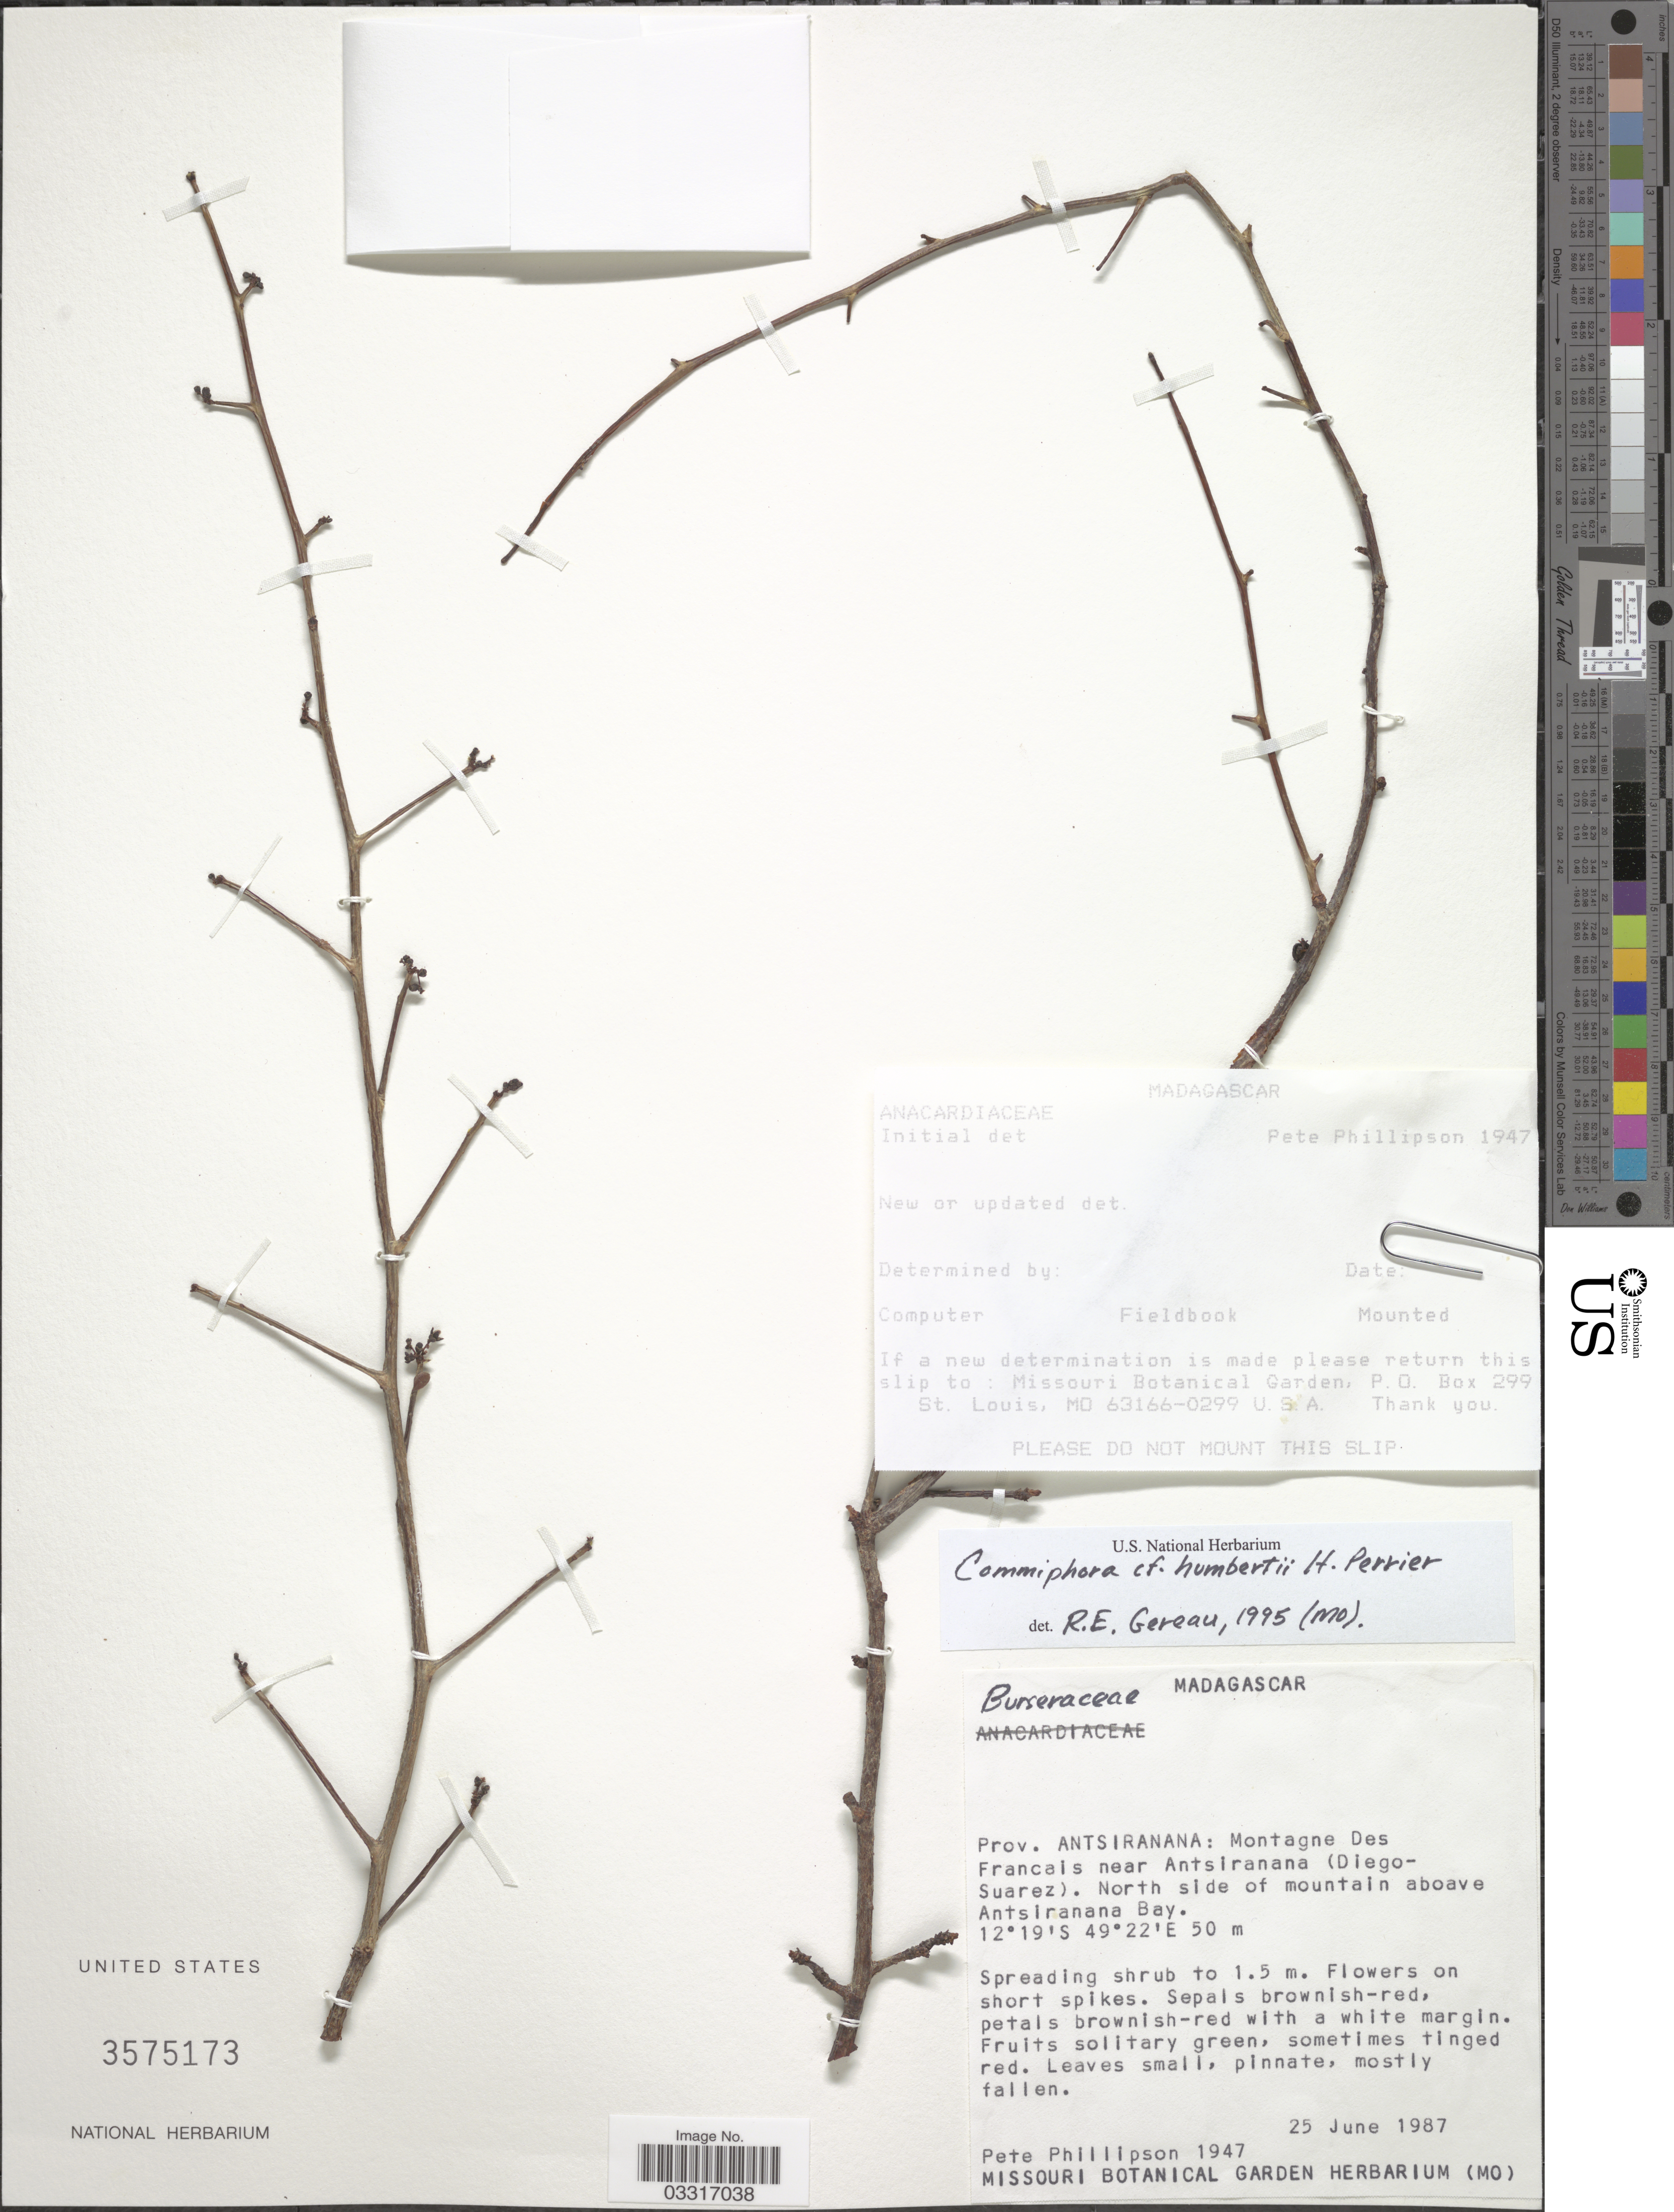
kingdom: Plantae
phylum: Tracheophyta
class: Magnoliopsida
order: Sapindales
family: Burseraceae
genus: Commiphora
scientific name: Commiphora humbertii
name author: H. Perrier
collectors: P. B. Phillipson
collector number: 1947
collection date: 1987-06-25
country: Madagascar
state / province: Diana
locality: Montagne Des Francais near Antsiranana (Diego-Suarez). North side of mountain aboave Antsiranana Bay.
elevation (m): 50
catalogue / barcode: US 3575173